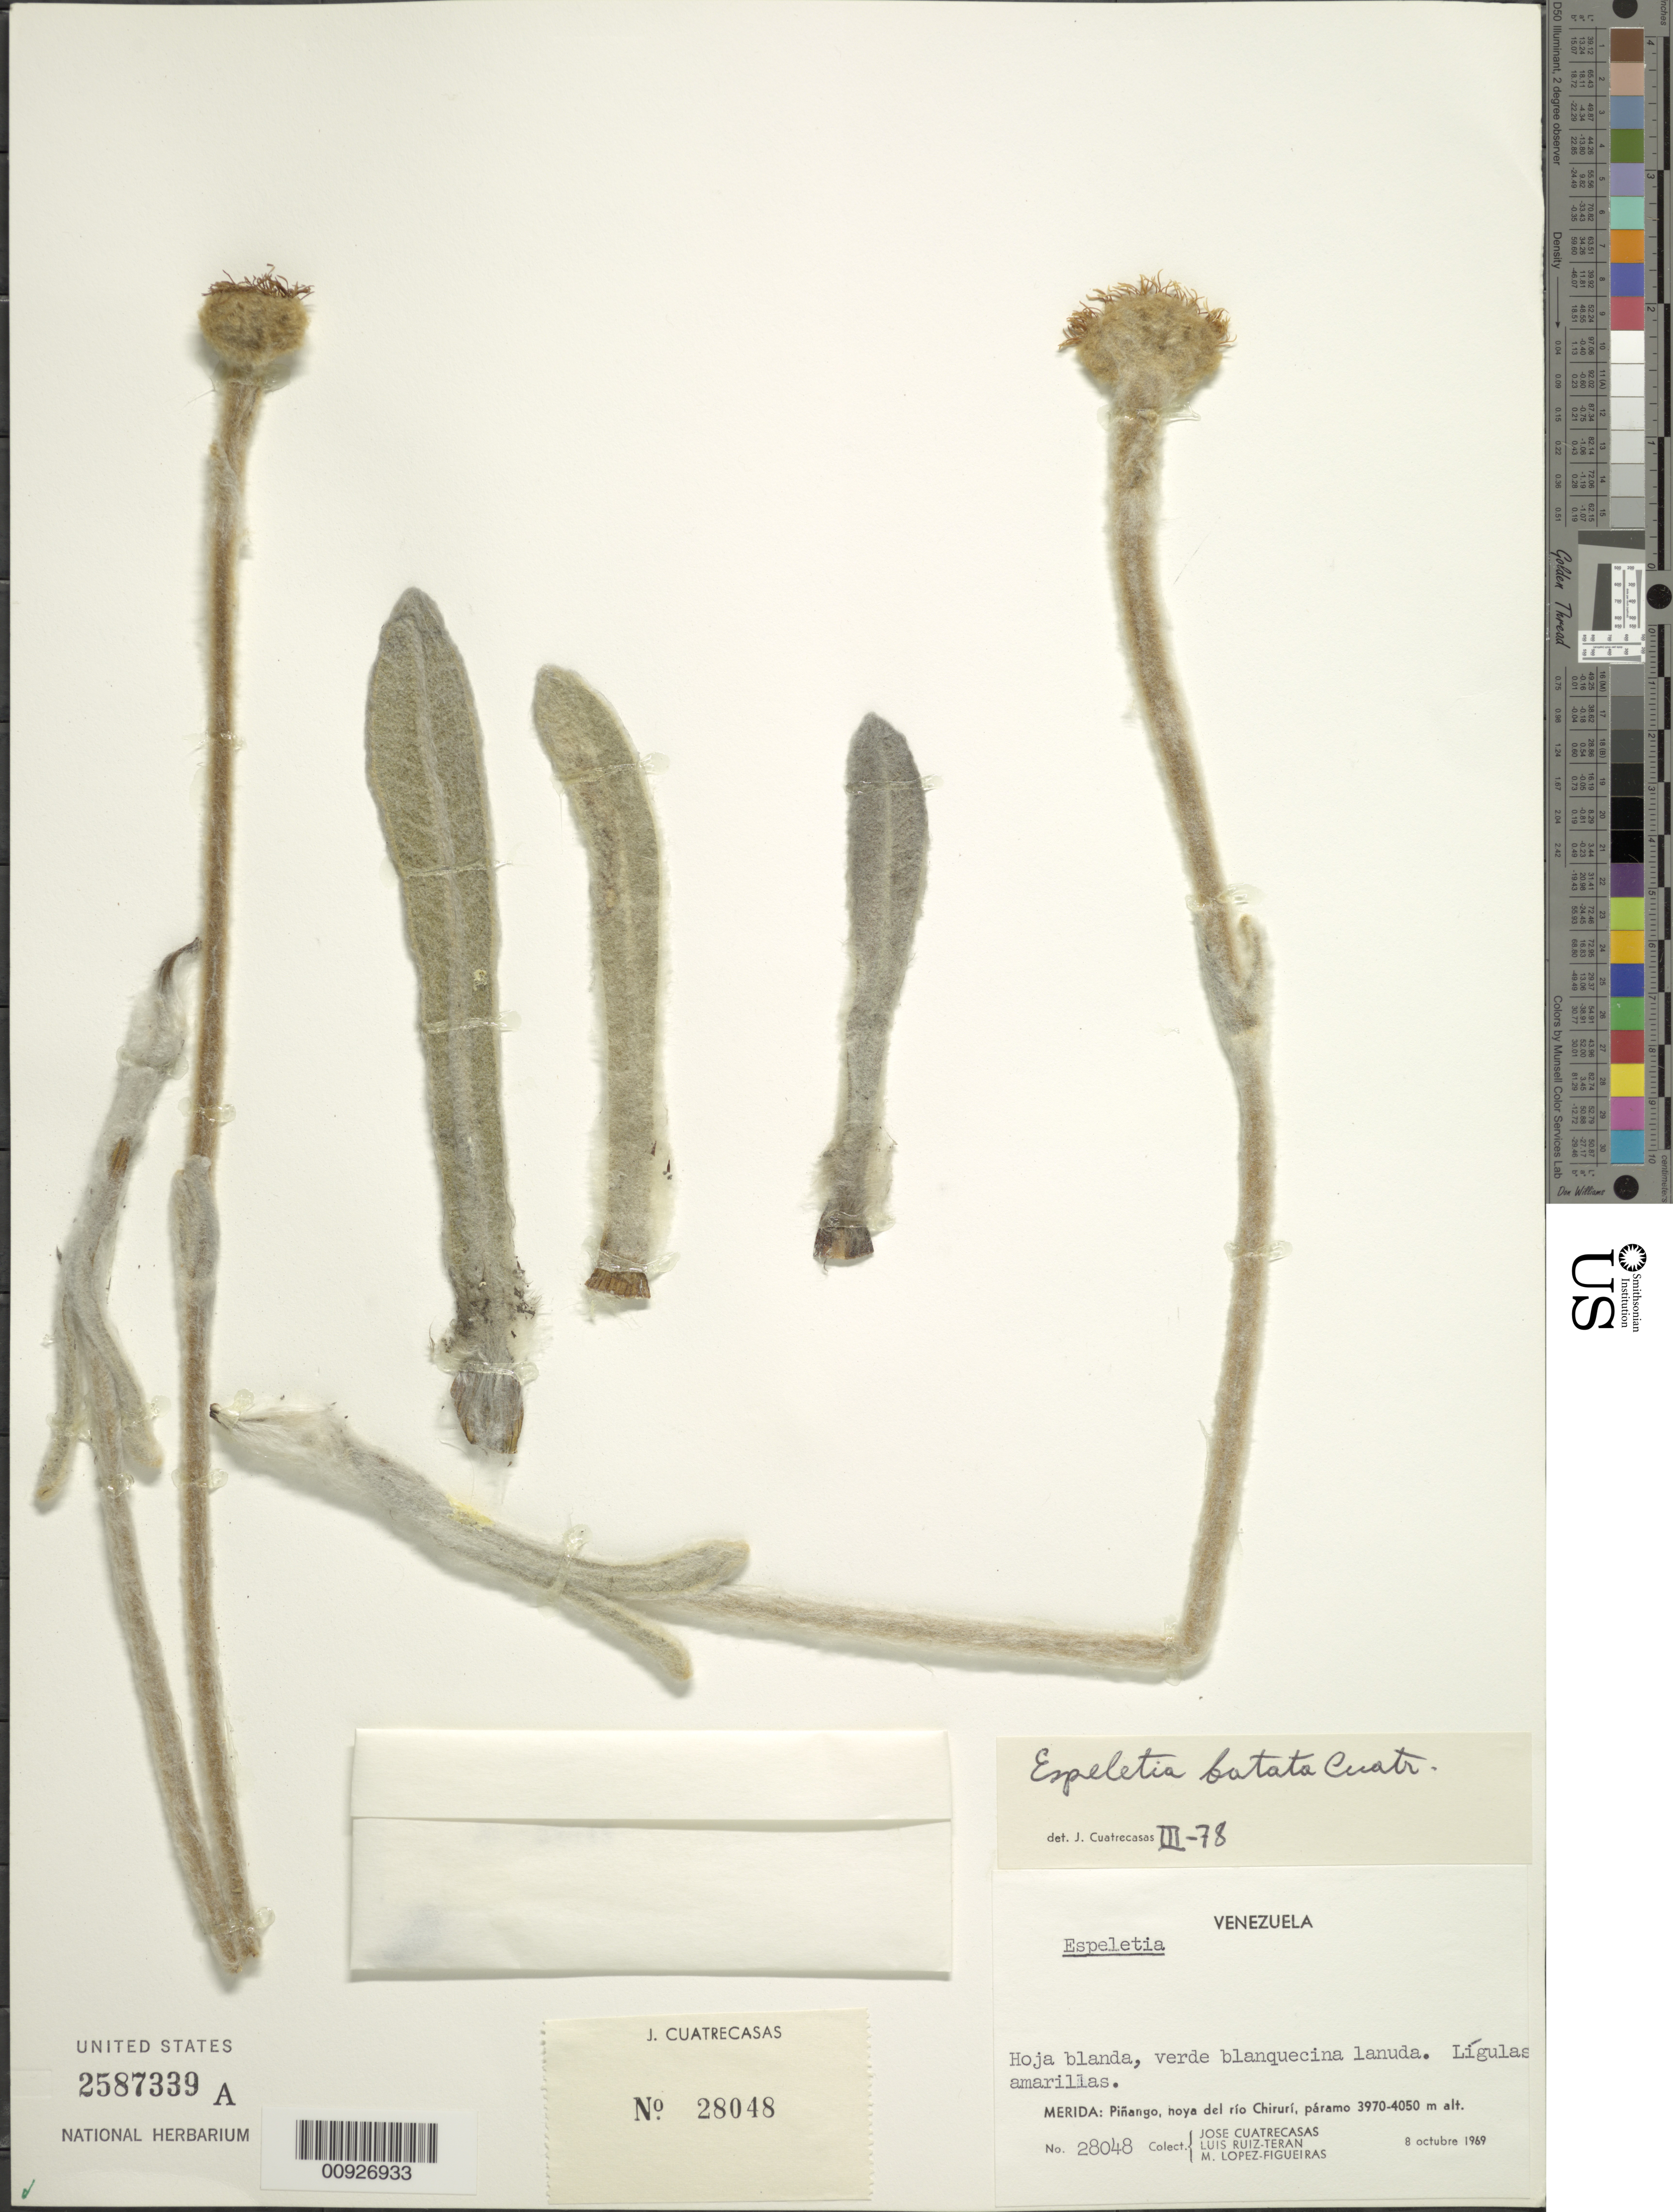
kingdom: Plantae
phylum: Tracheophyta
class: Magnoliopsida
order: Asterales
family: Asteraceae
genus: Espeletia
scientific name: Espeletia batata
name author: Cuatrec.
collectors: J. Cuatrecasas, L. E. Ruíz-Terán & M. López Figueiras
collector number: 28049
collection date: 1969-10-08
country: Venezuela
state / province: Mérida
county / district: Miranda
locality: Hoya del río Chirurí, páramo.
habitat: Páramo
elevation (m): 3970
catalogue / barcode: US 2587339A